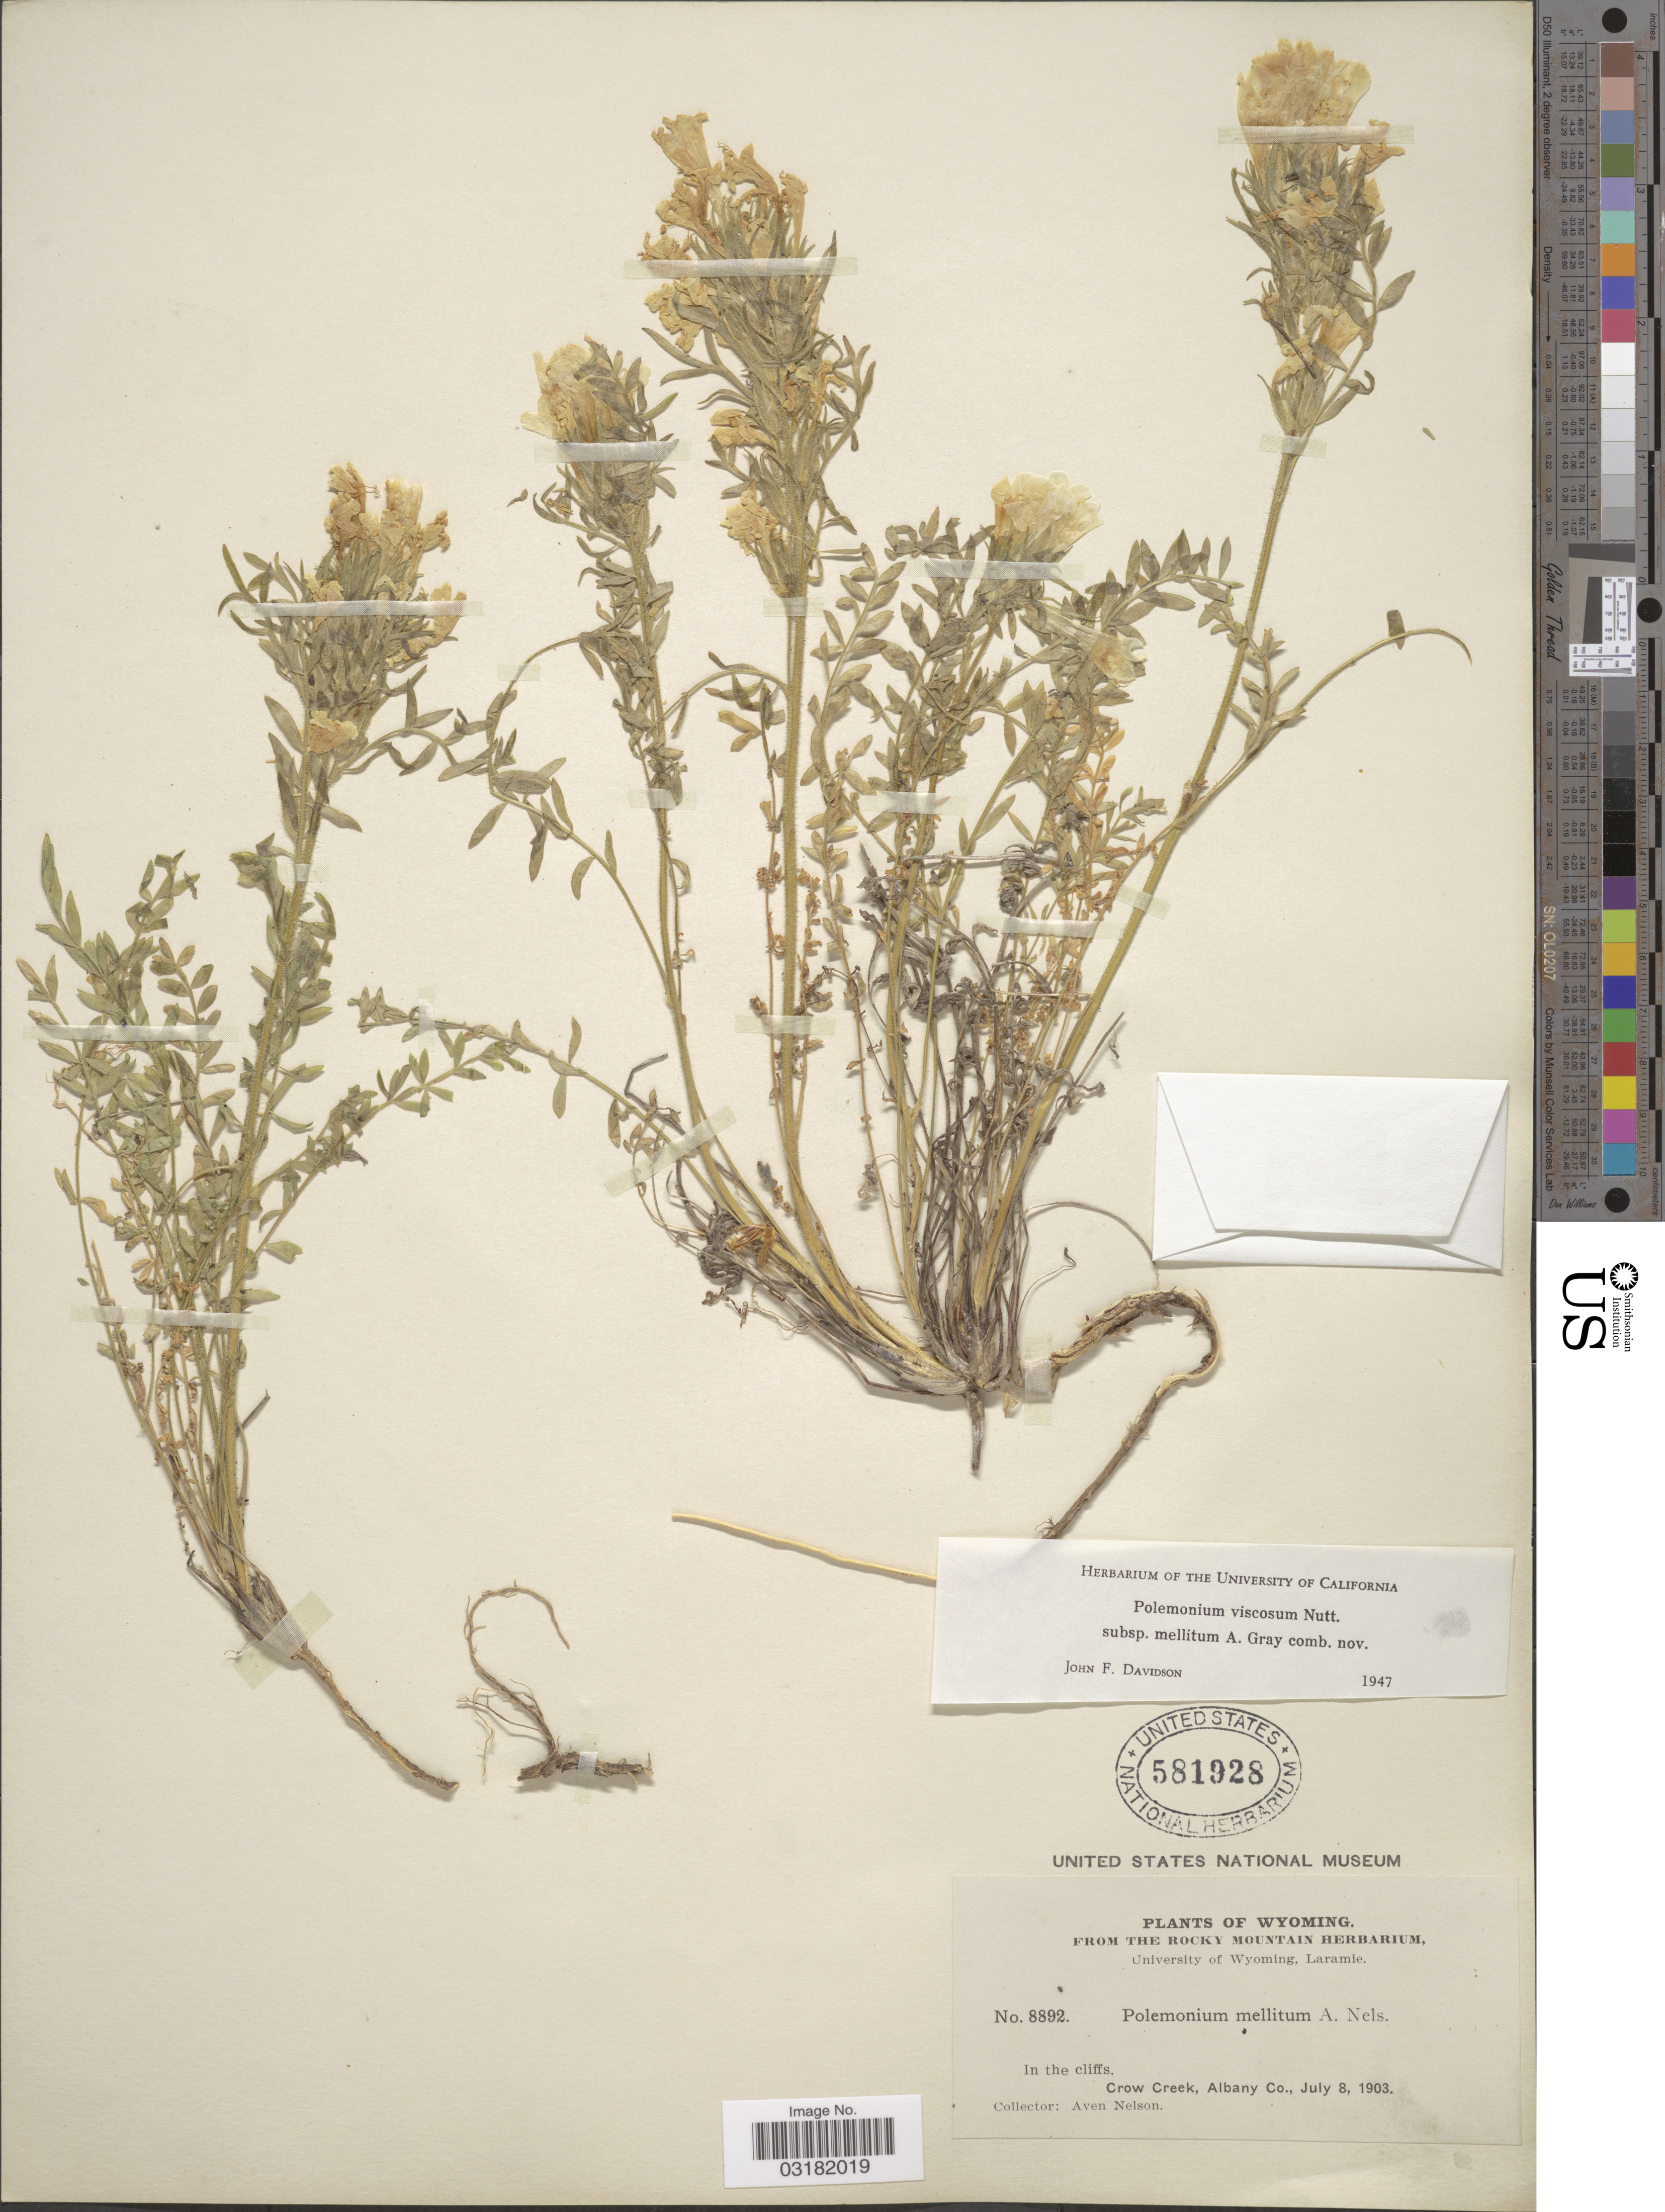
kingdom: Plantae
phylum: Tracheophyta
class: Magnoliopsida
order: Ericales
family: Polemoniaceae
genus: Polemonium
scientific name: Polemonium viscosum subsp. mellitum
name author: (A. Gray) J.F. Davidson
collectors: A. Nelson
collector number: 8892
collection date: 1903-07-08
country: United States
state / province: Wyoming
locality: Crow Creek, Albany Co.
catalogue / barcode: US 581928